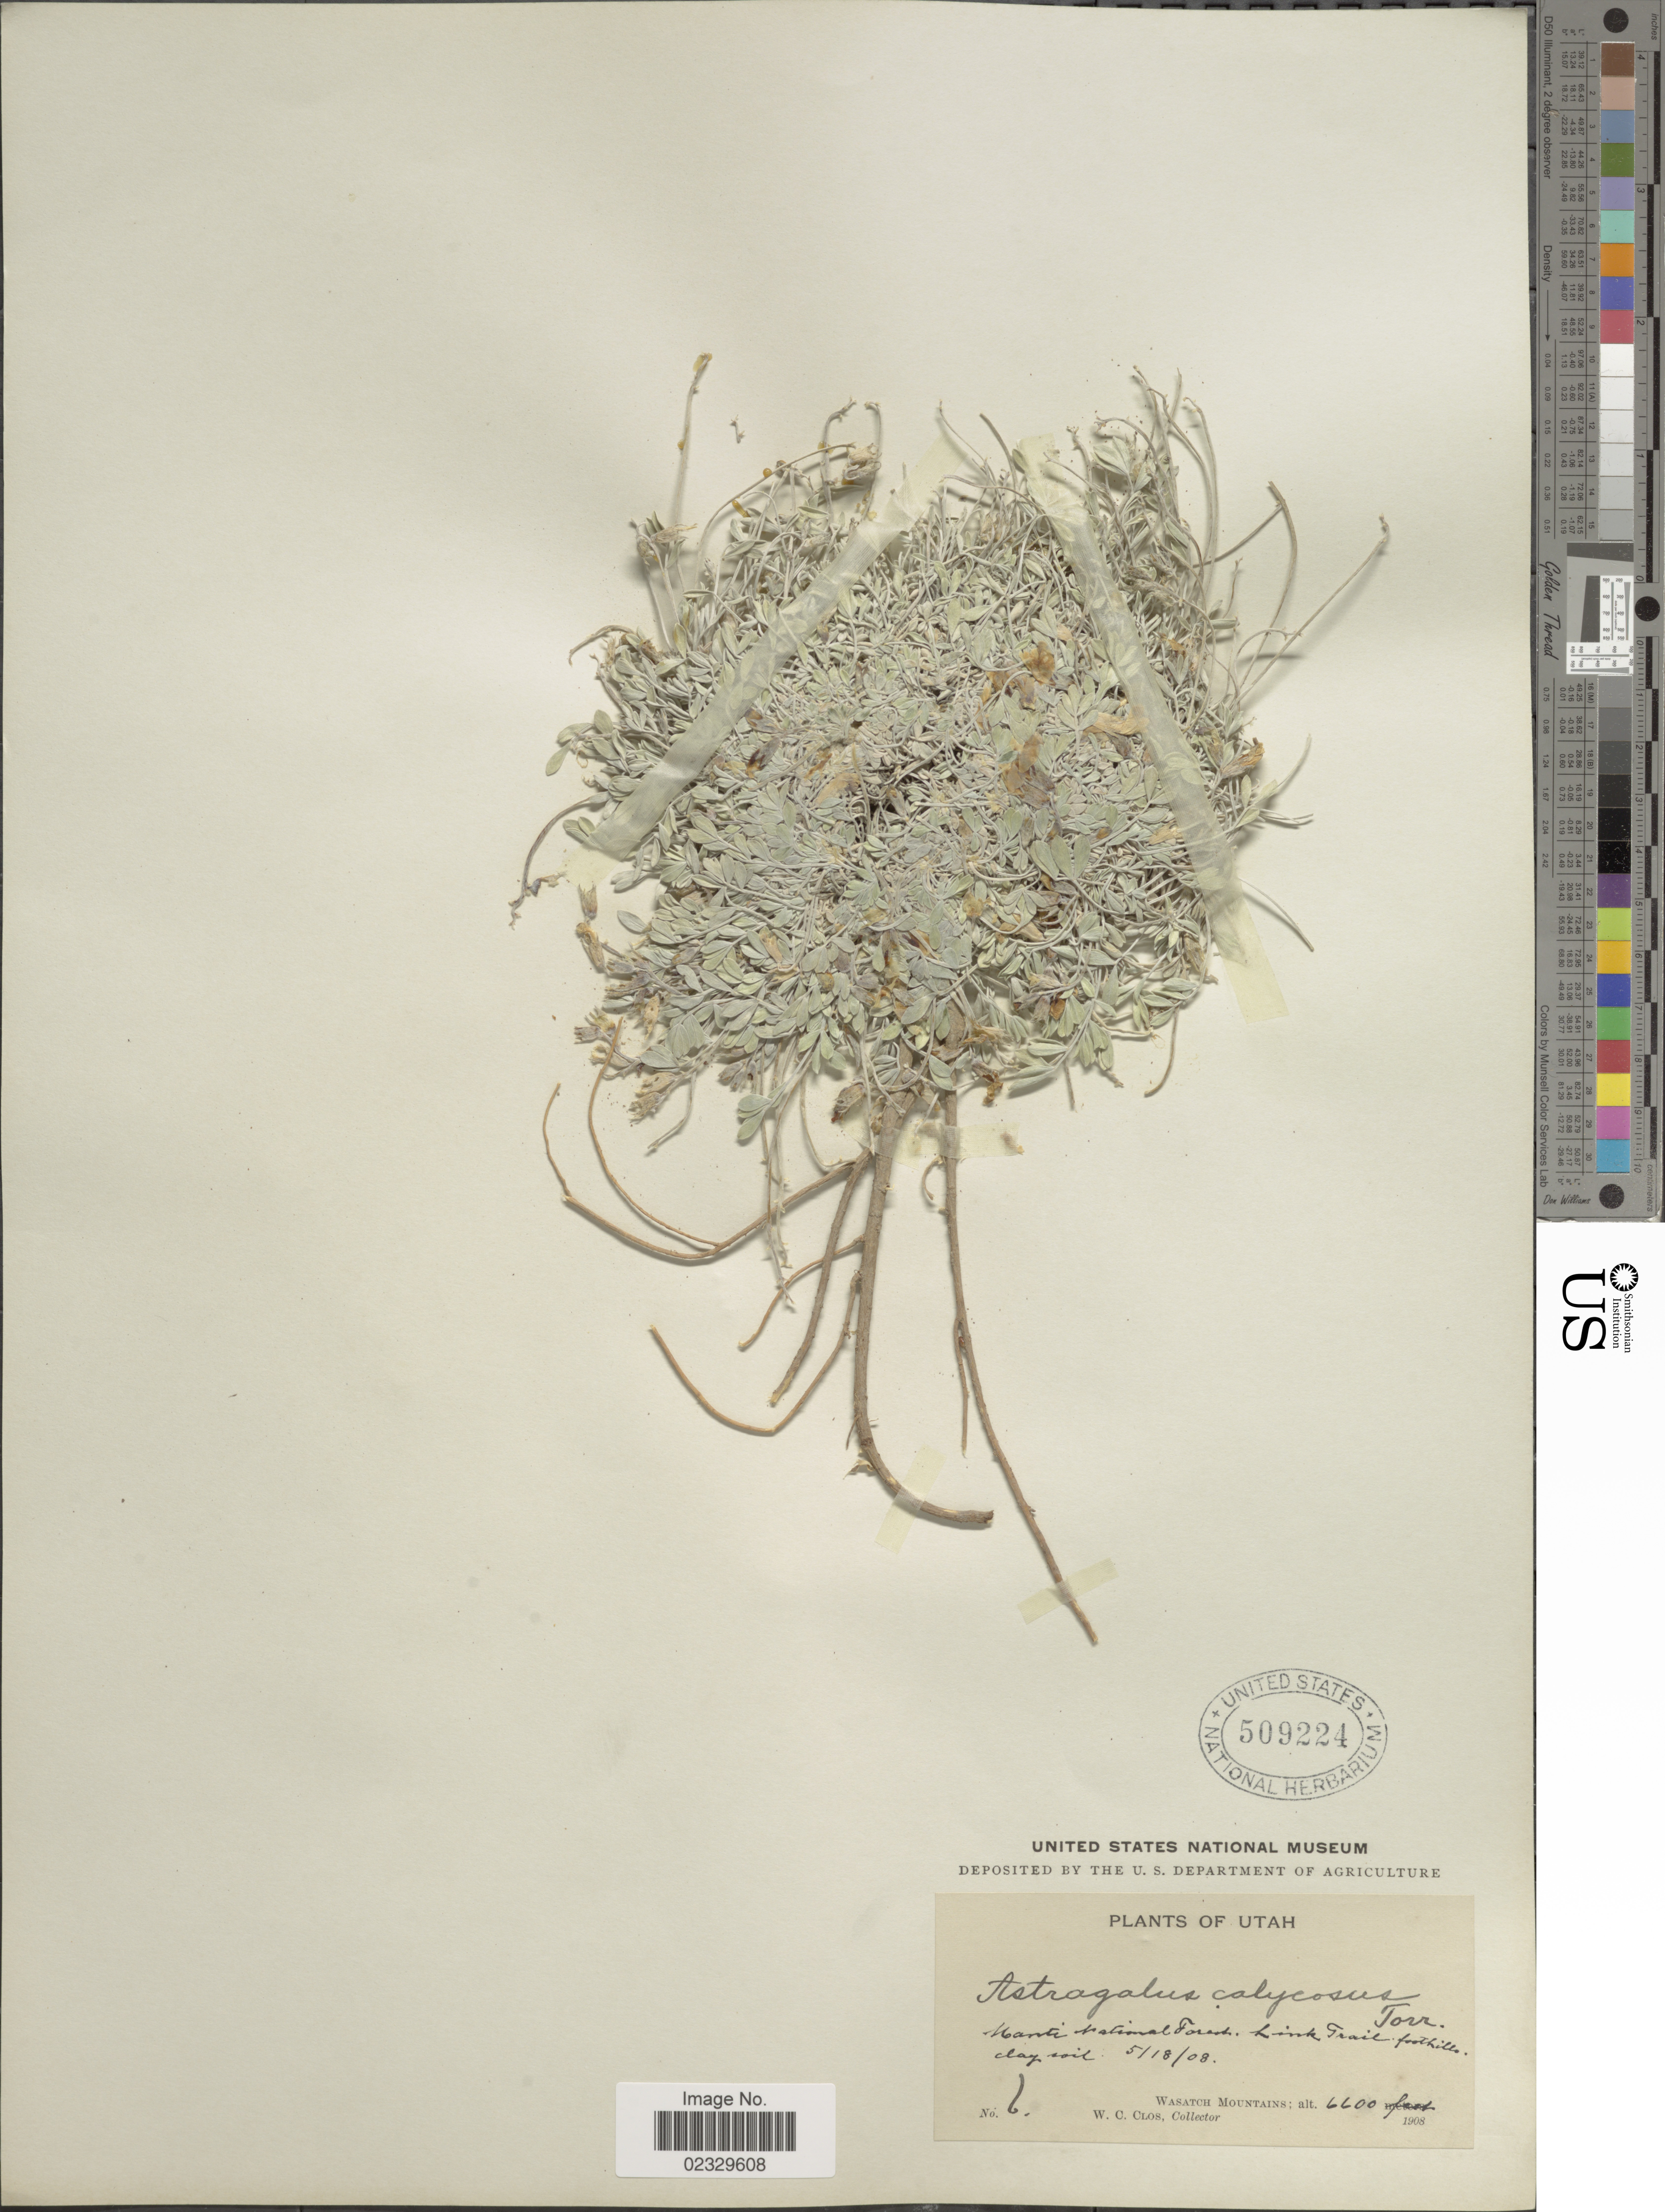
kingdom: Plantae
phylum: Tracheophyta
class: Magnoliopsida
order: Fabales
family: Fabaceae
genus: Astragalus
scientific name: Astragalus calycosus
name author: Torr. ex S. Watson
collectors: W. C. Clos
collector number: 6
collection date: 1908-05-18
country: United States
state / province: Utah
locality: Manti National Forest. Link Trail foothills. Wasatch Mountains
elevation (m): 2012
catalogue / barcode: US 509224